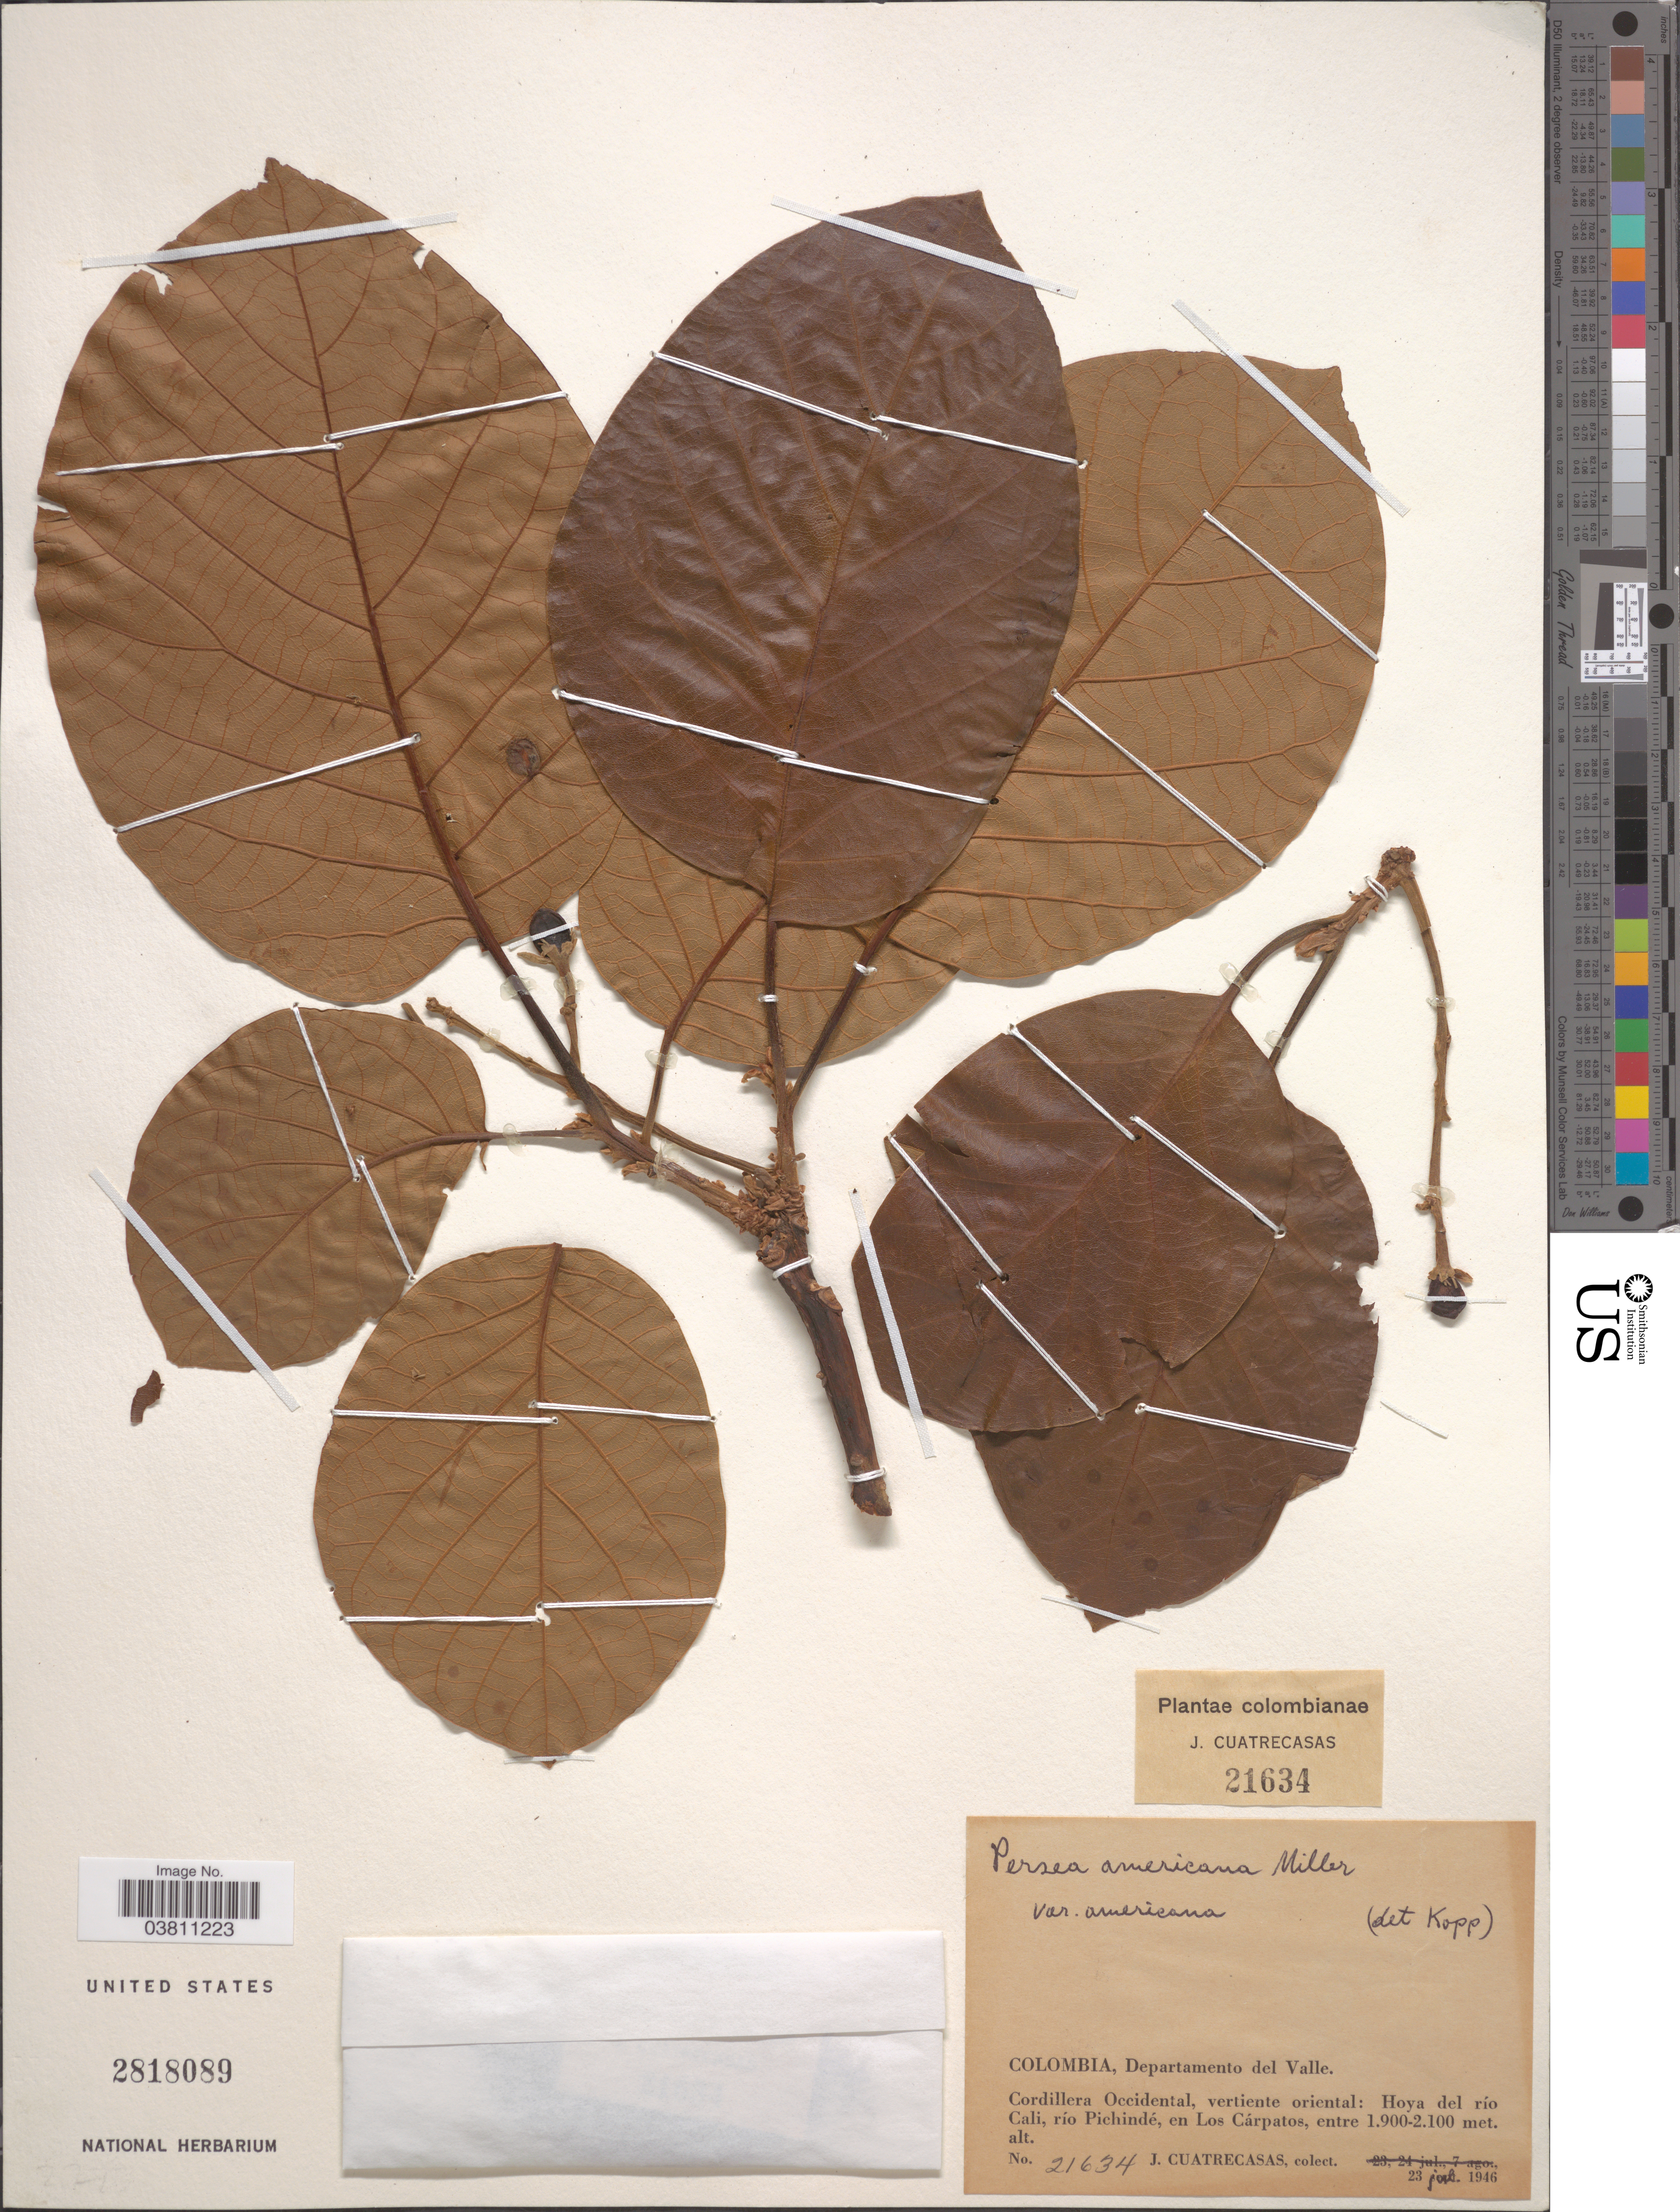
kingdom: Plantae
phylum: Tracheophyta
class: Magnoliopsida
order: Laurales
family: Lauraceae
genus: Persea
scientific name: Persea americana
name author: Mill.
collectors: J. Cuatrecasas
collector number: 21634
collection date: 1945-07-23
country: Colombia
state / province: Valle del Cauca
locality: Departamento del Valle. Cordillera Occidental, vertiente oriental: Hoya del río Cali; río Pichindé, en Los Cárpatos.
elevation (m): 1900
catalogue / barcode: US 2818089